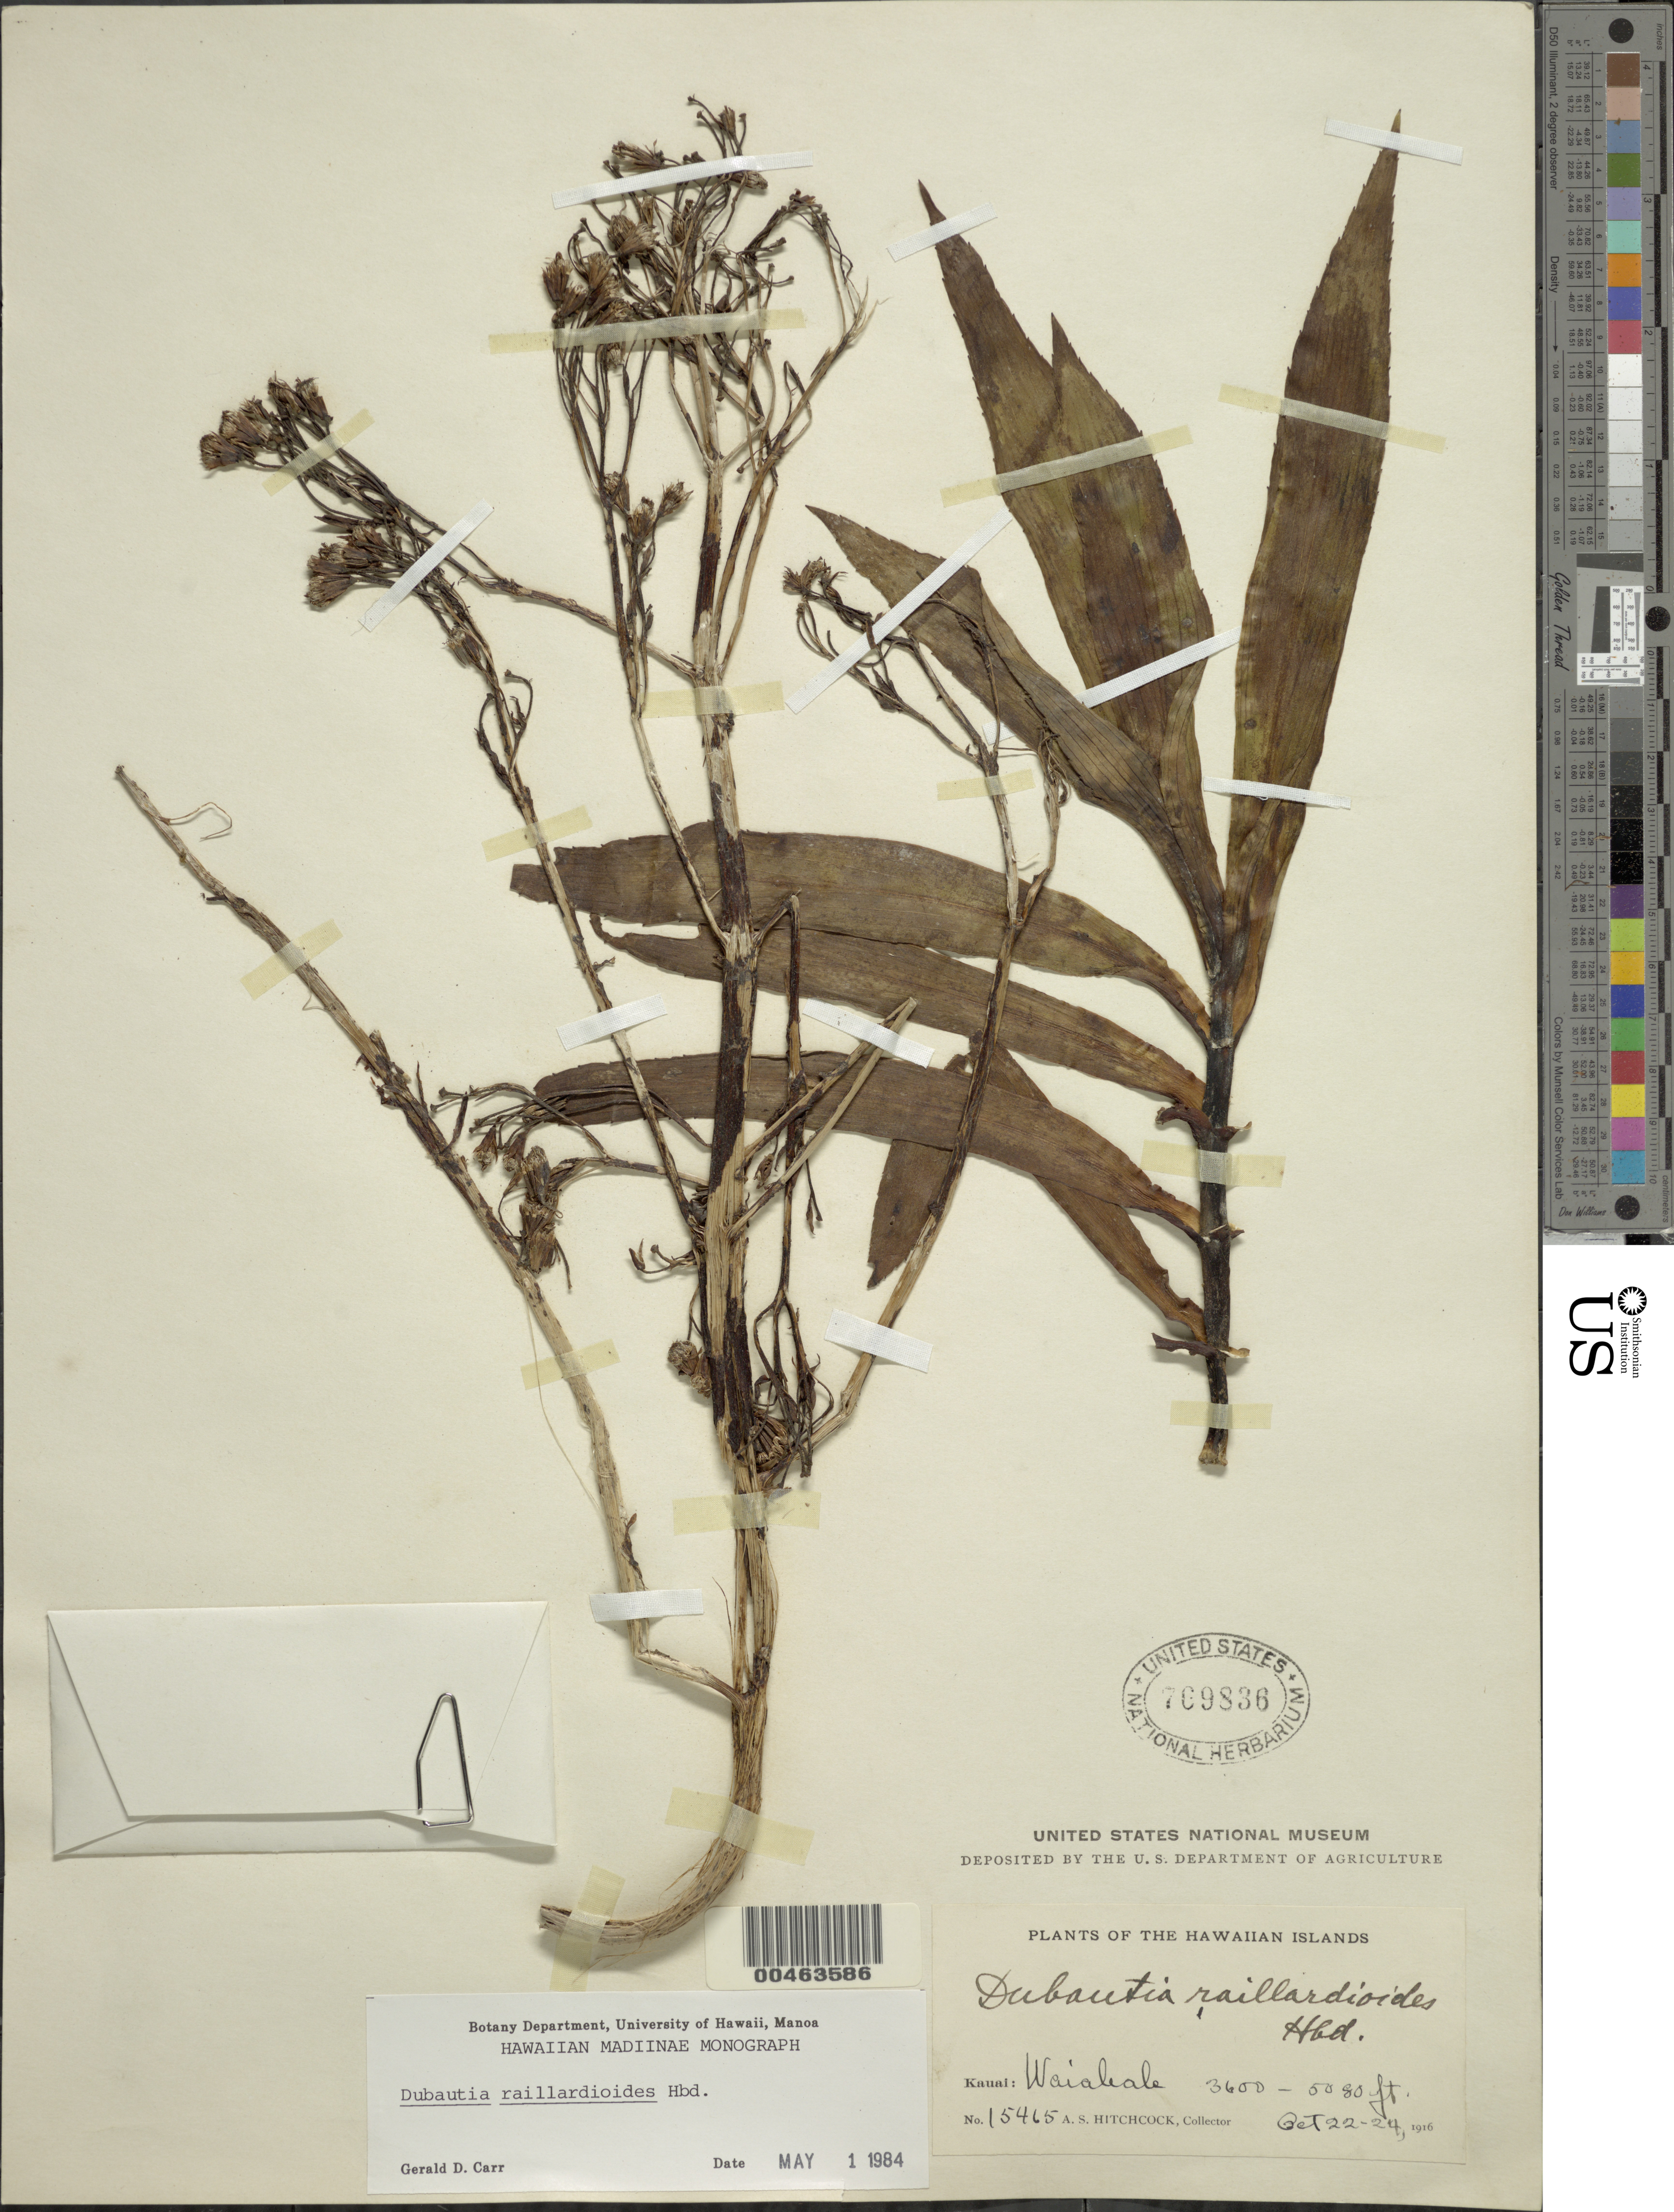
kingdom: Plantae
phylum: Tracheophyta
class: Magnoliopsida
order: Asterales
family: Asteraceae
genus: Dubautia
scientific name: Dubautia raillardioides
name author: Hillebr.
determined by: Carr, G. D.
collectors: A. S. Hitchcock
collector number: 15465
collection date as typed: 22 Oct 1916 to 24 Oct 1916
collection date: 1916-10-22/1916-10-24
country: United States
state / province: Hawaii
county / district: Kauai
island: Kaua'i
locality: Waialeale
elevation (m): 1097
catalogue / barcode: US 769836